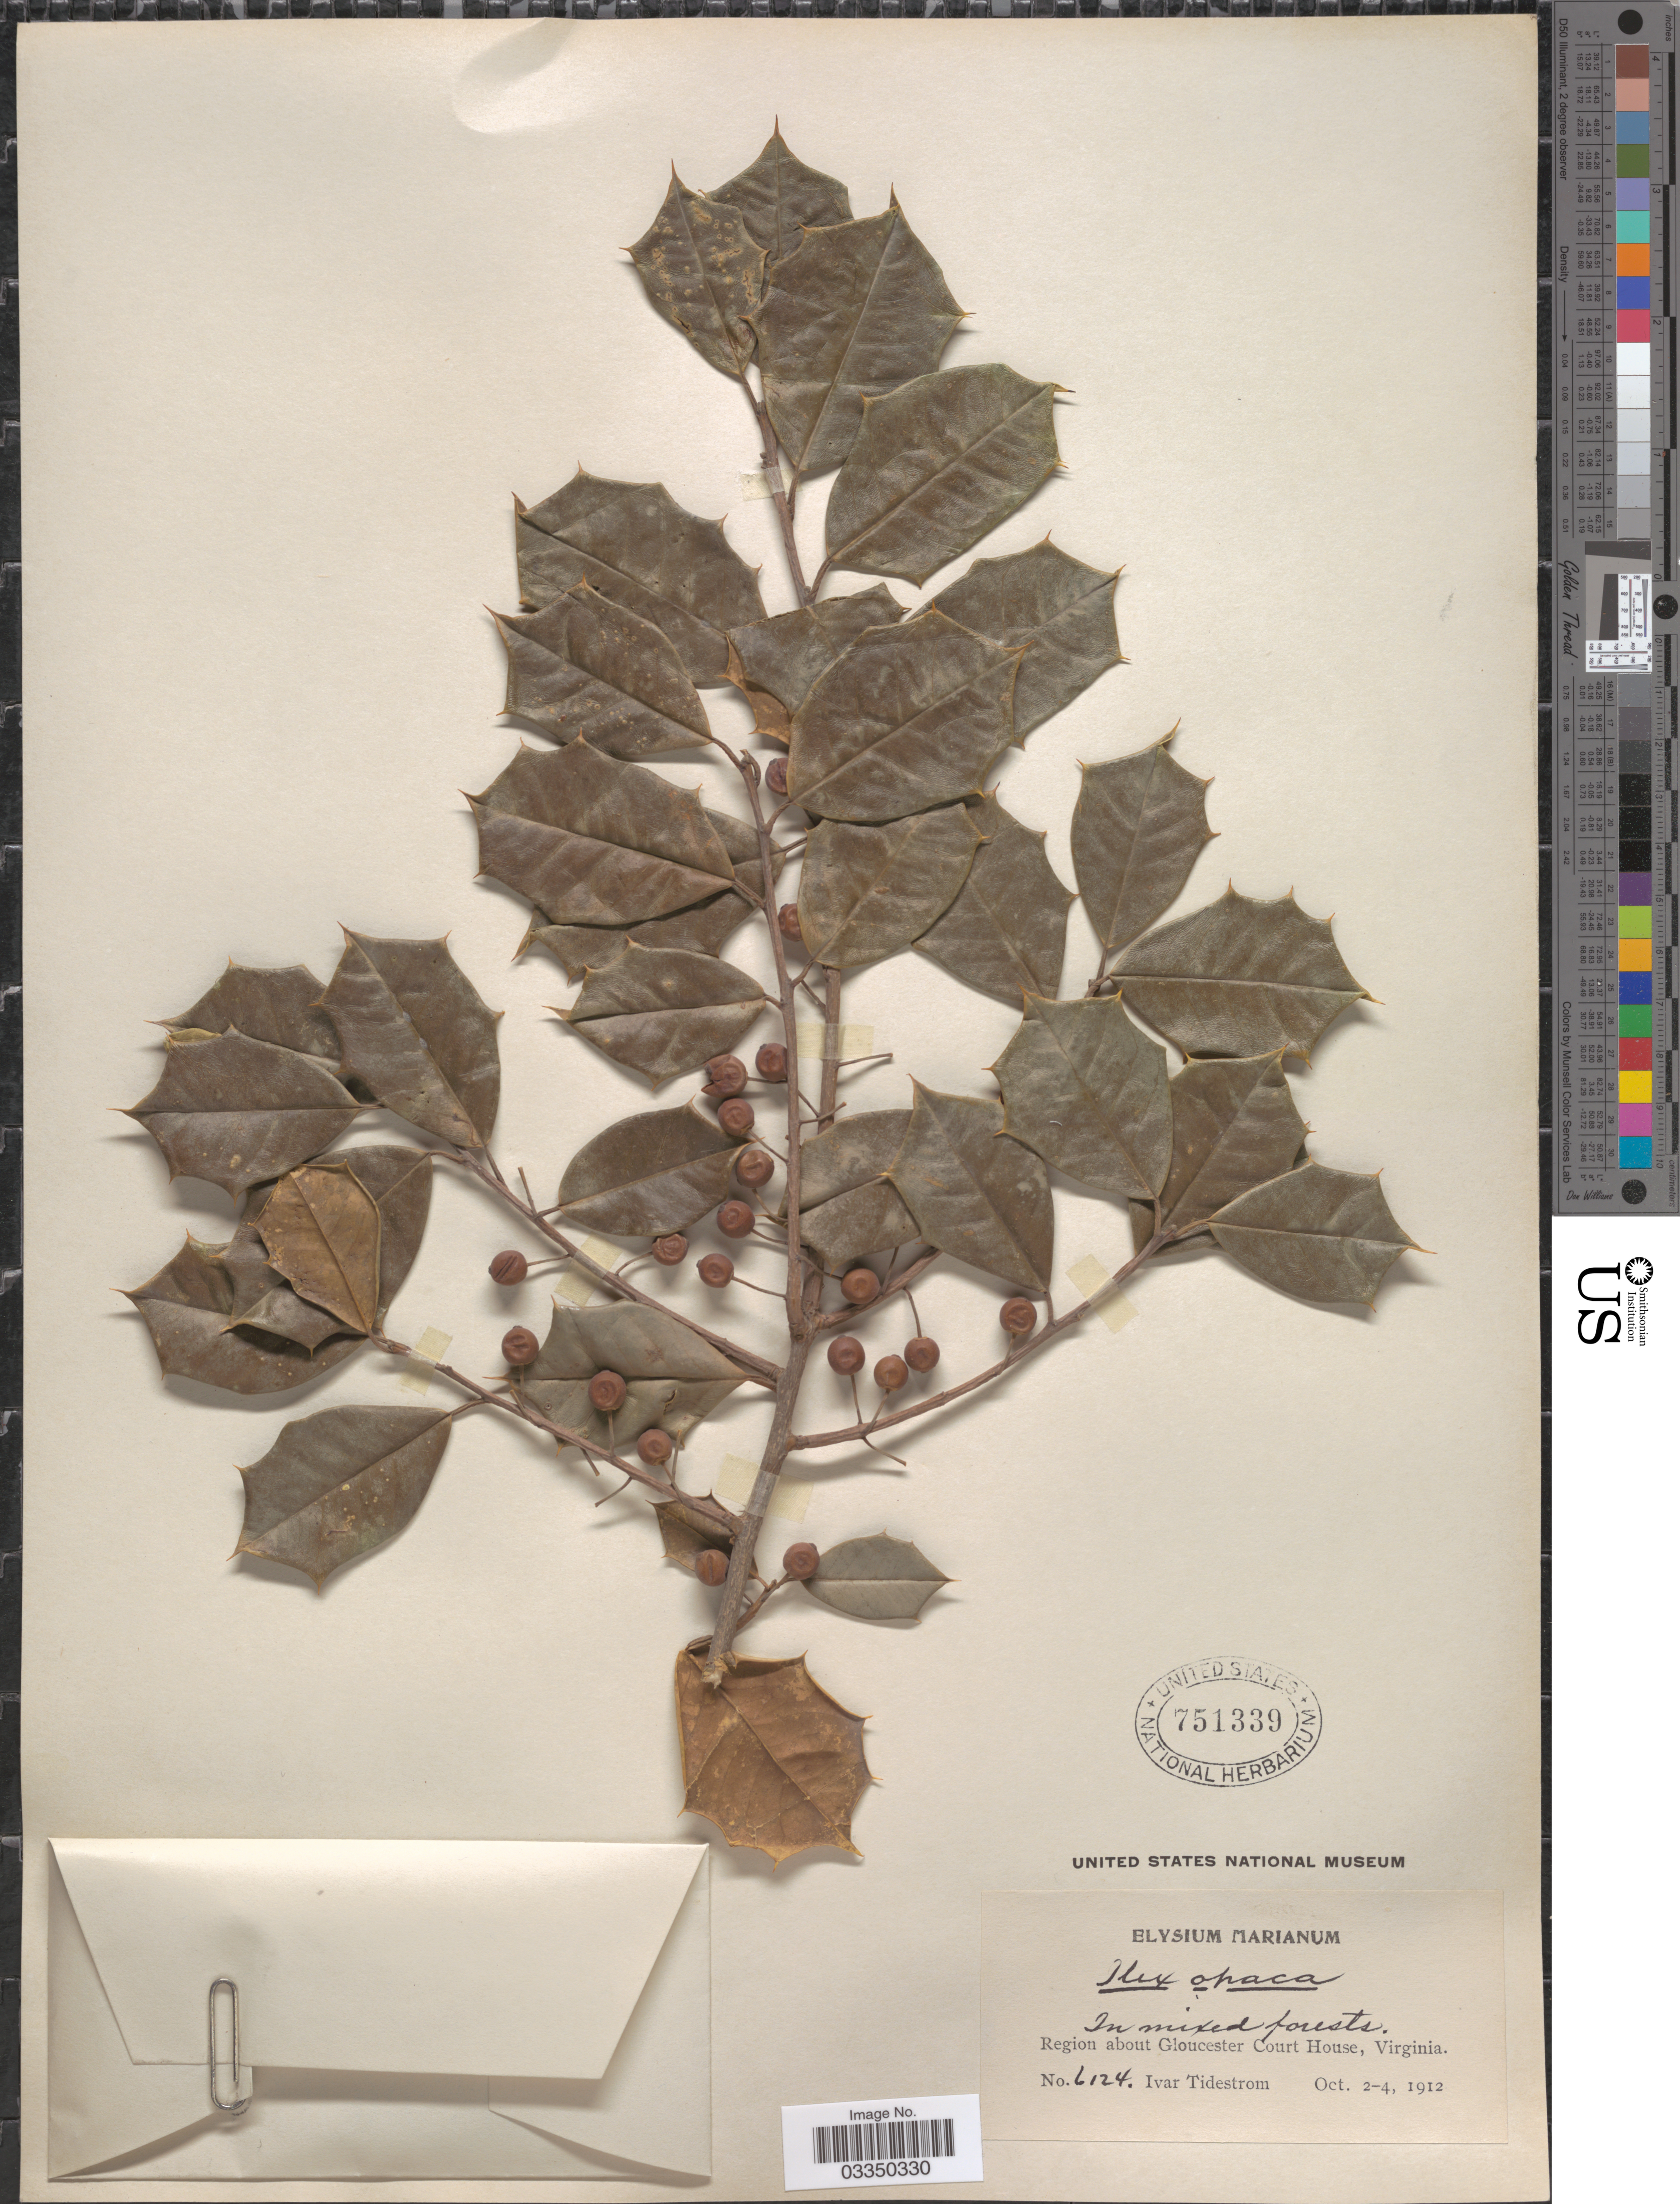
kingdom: Plantae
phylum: Tracheophyta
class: Magnoliopsida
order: Aquifoliales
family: Aquifoliaceae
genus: Ilex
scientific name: Ilex opaca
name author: Aiton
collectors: I. F. Tidestrom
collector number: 6124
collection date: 1912-10-02/1912-10-04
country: United States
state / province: Virginia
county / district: Gloucester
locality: Region about Gloucester Court House.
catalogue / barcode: US 751339